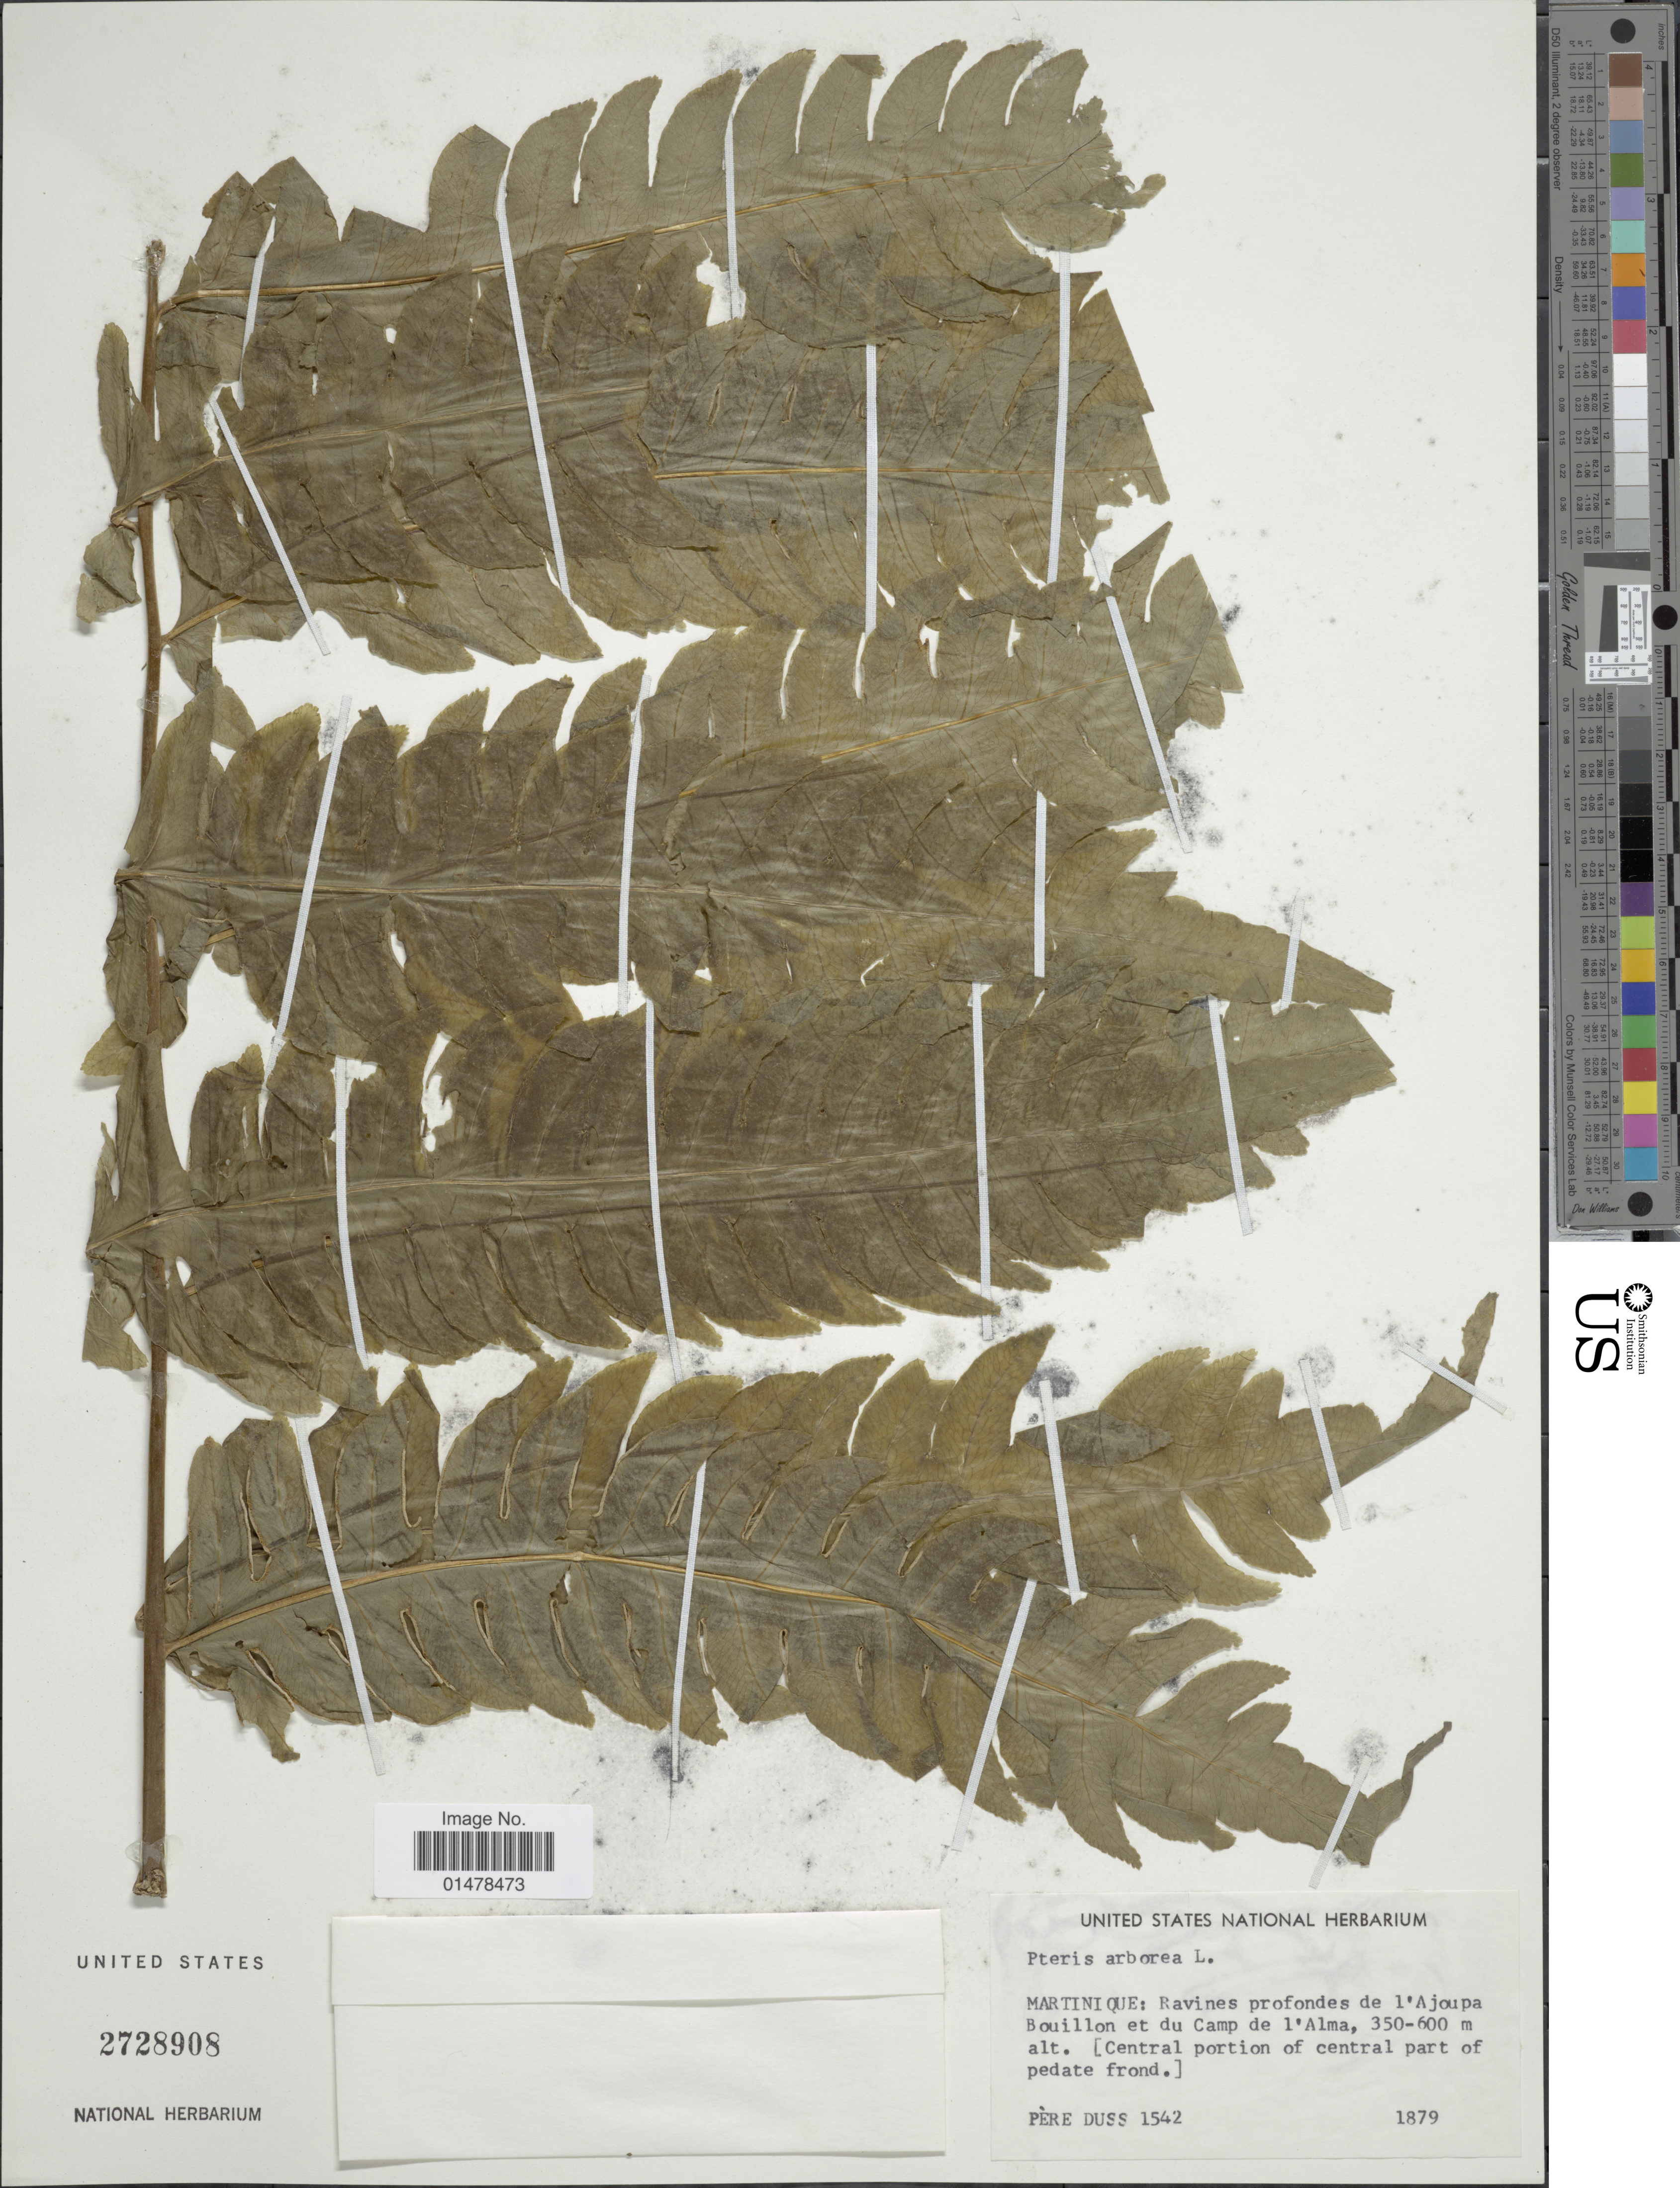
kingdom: Plantae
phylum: Tracheophyta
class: Polypodiopsida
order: Polypodiales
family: Pteridaceae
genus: Pteris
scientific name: Pteris arborea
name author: L.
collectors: Père Duss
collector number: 1542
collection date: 1879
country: Martinique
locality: Ravines prfondes de l'Ajoupa Bouillon et du Camp de l'Alma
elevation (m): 350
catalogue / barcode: US 2728908